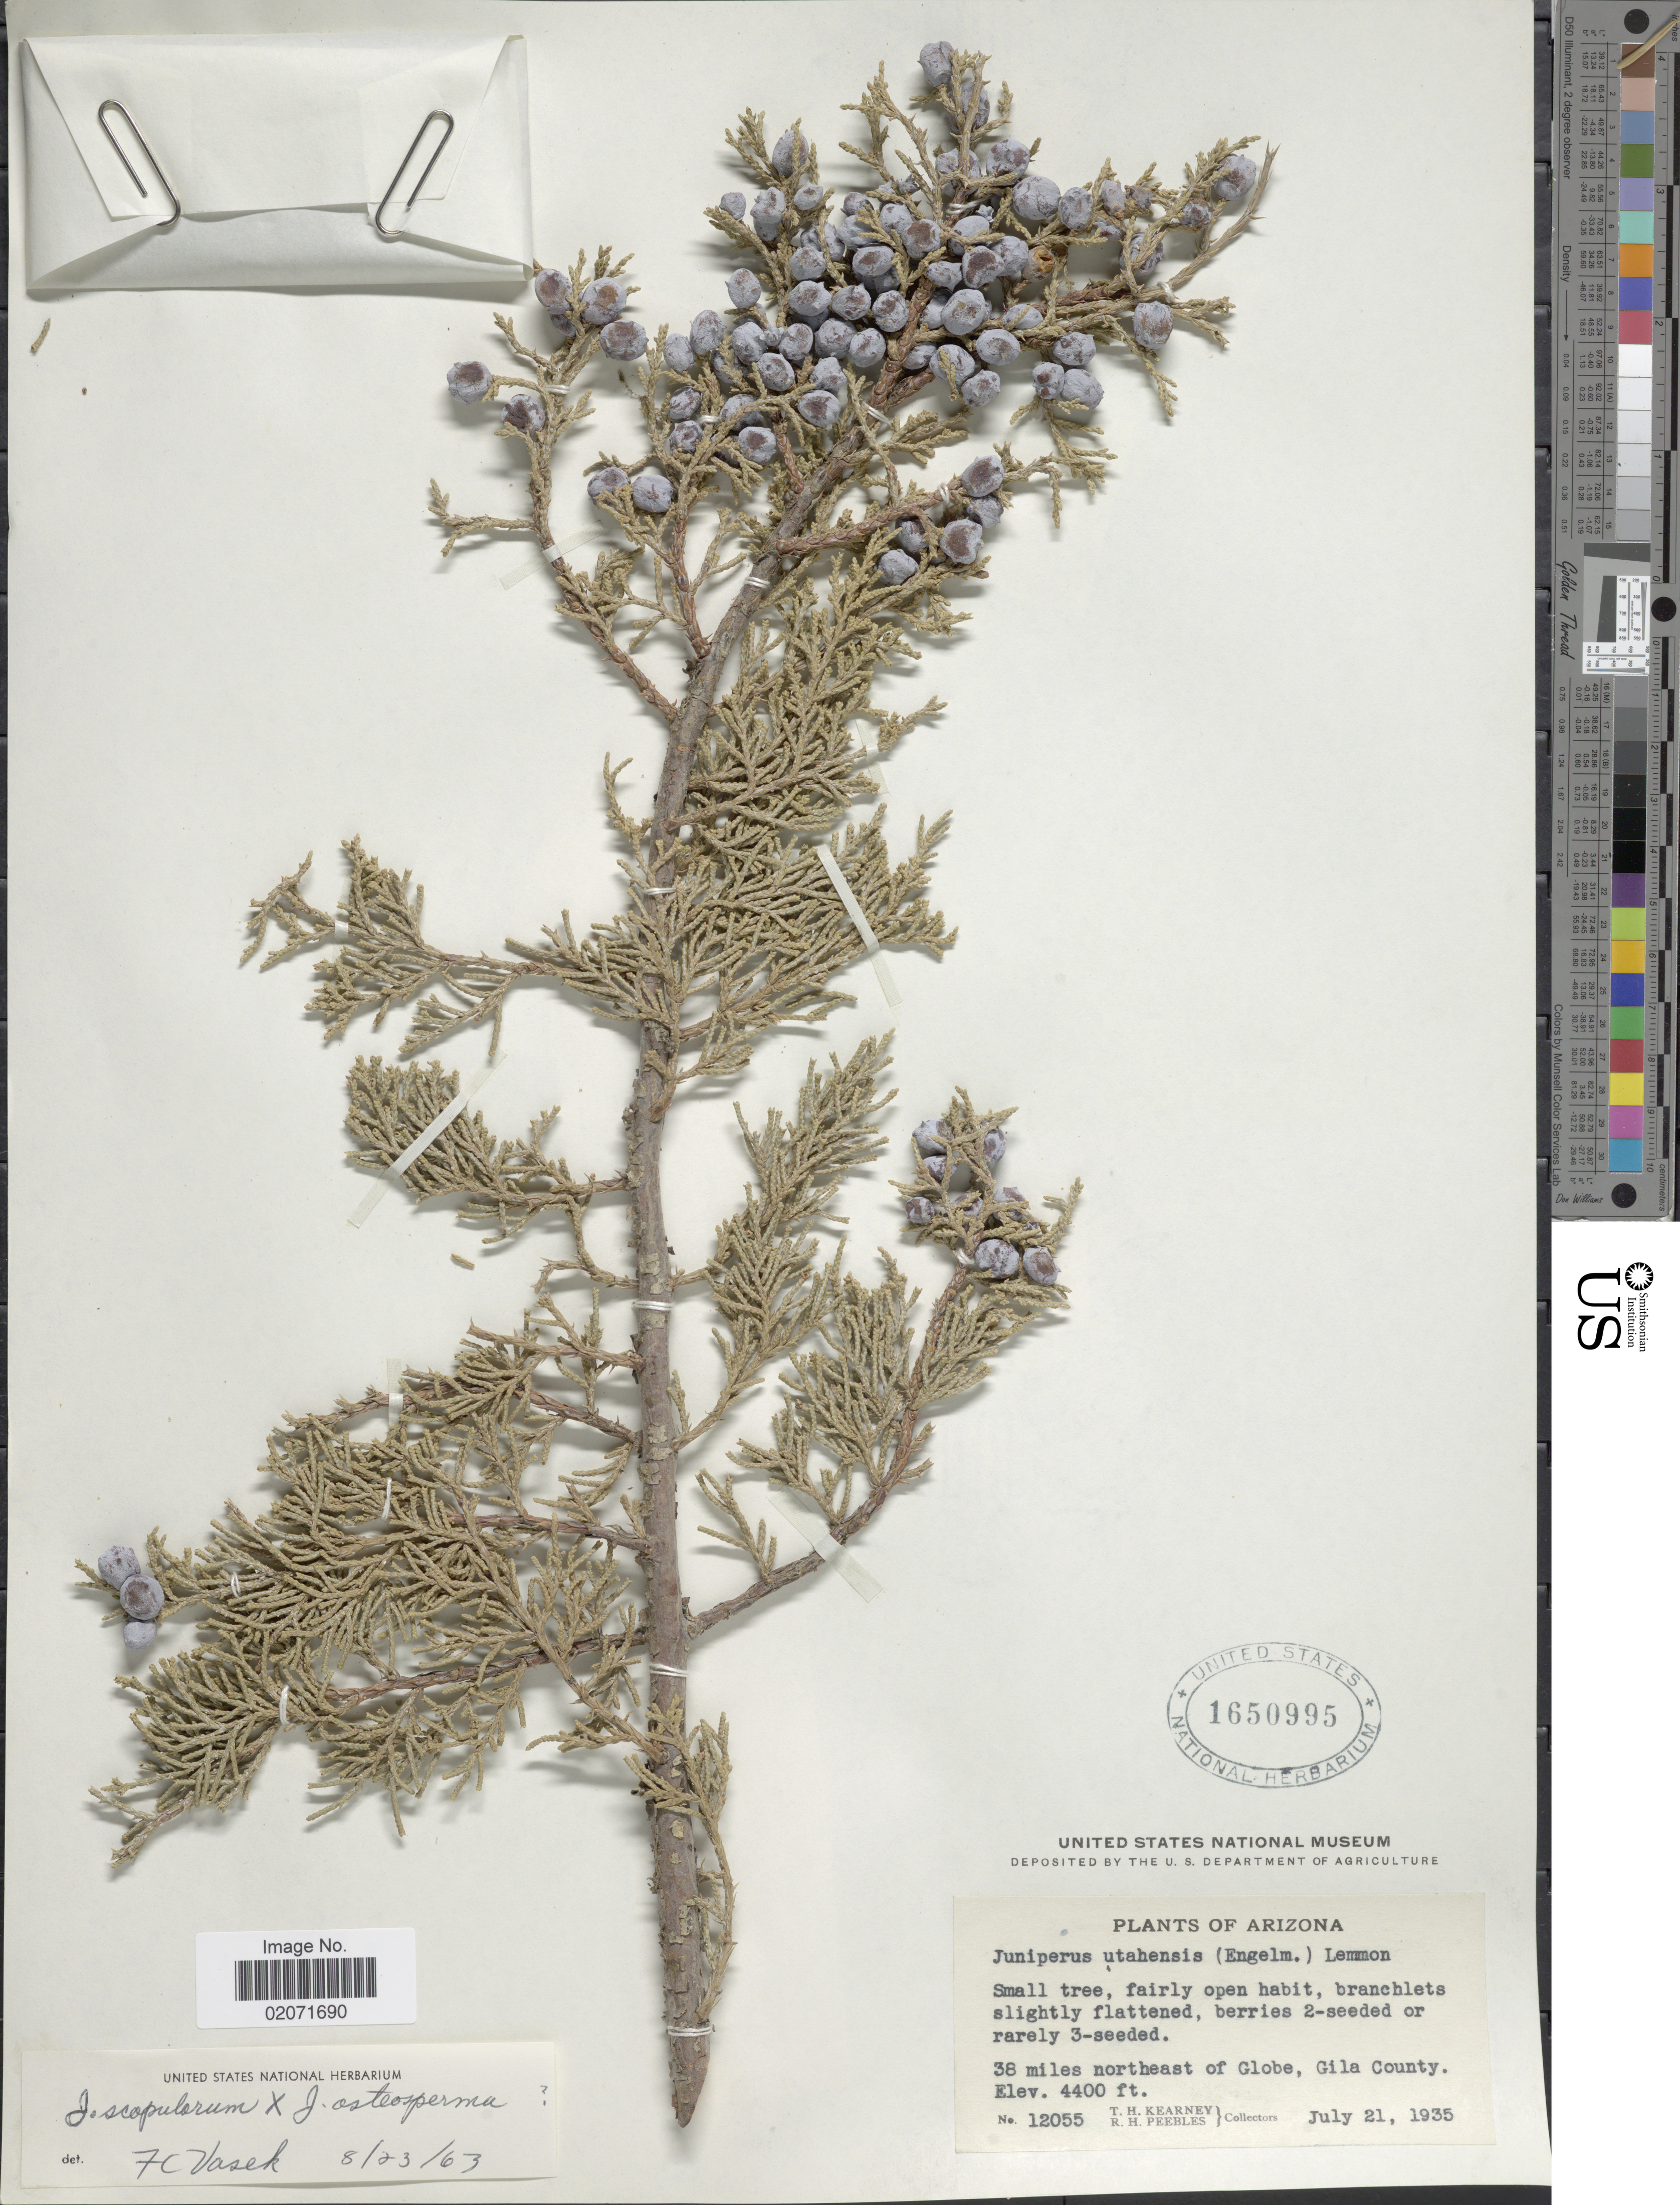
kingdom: Plantae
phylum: Tracheophyta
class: Pinopsida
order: Pinales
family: Cupressaceae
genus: Juniperus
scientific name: Juniperus scopulorum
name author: Sarg.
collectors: T. H. Kearney & R. H. Peebles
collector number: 12055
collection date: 1935-07-21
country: United States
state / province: Arizona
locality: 38 miles norheast of Globe, Gila County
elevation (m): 1341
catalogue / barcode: US 1650995